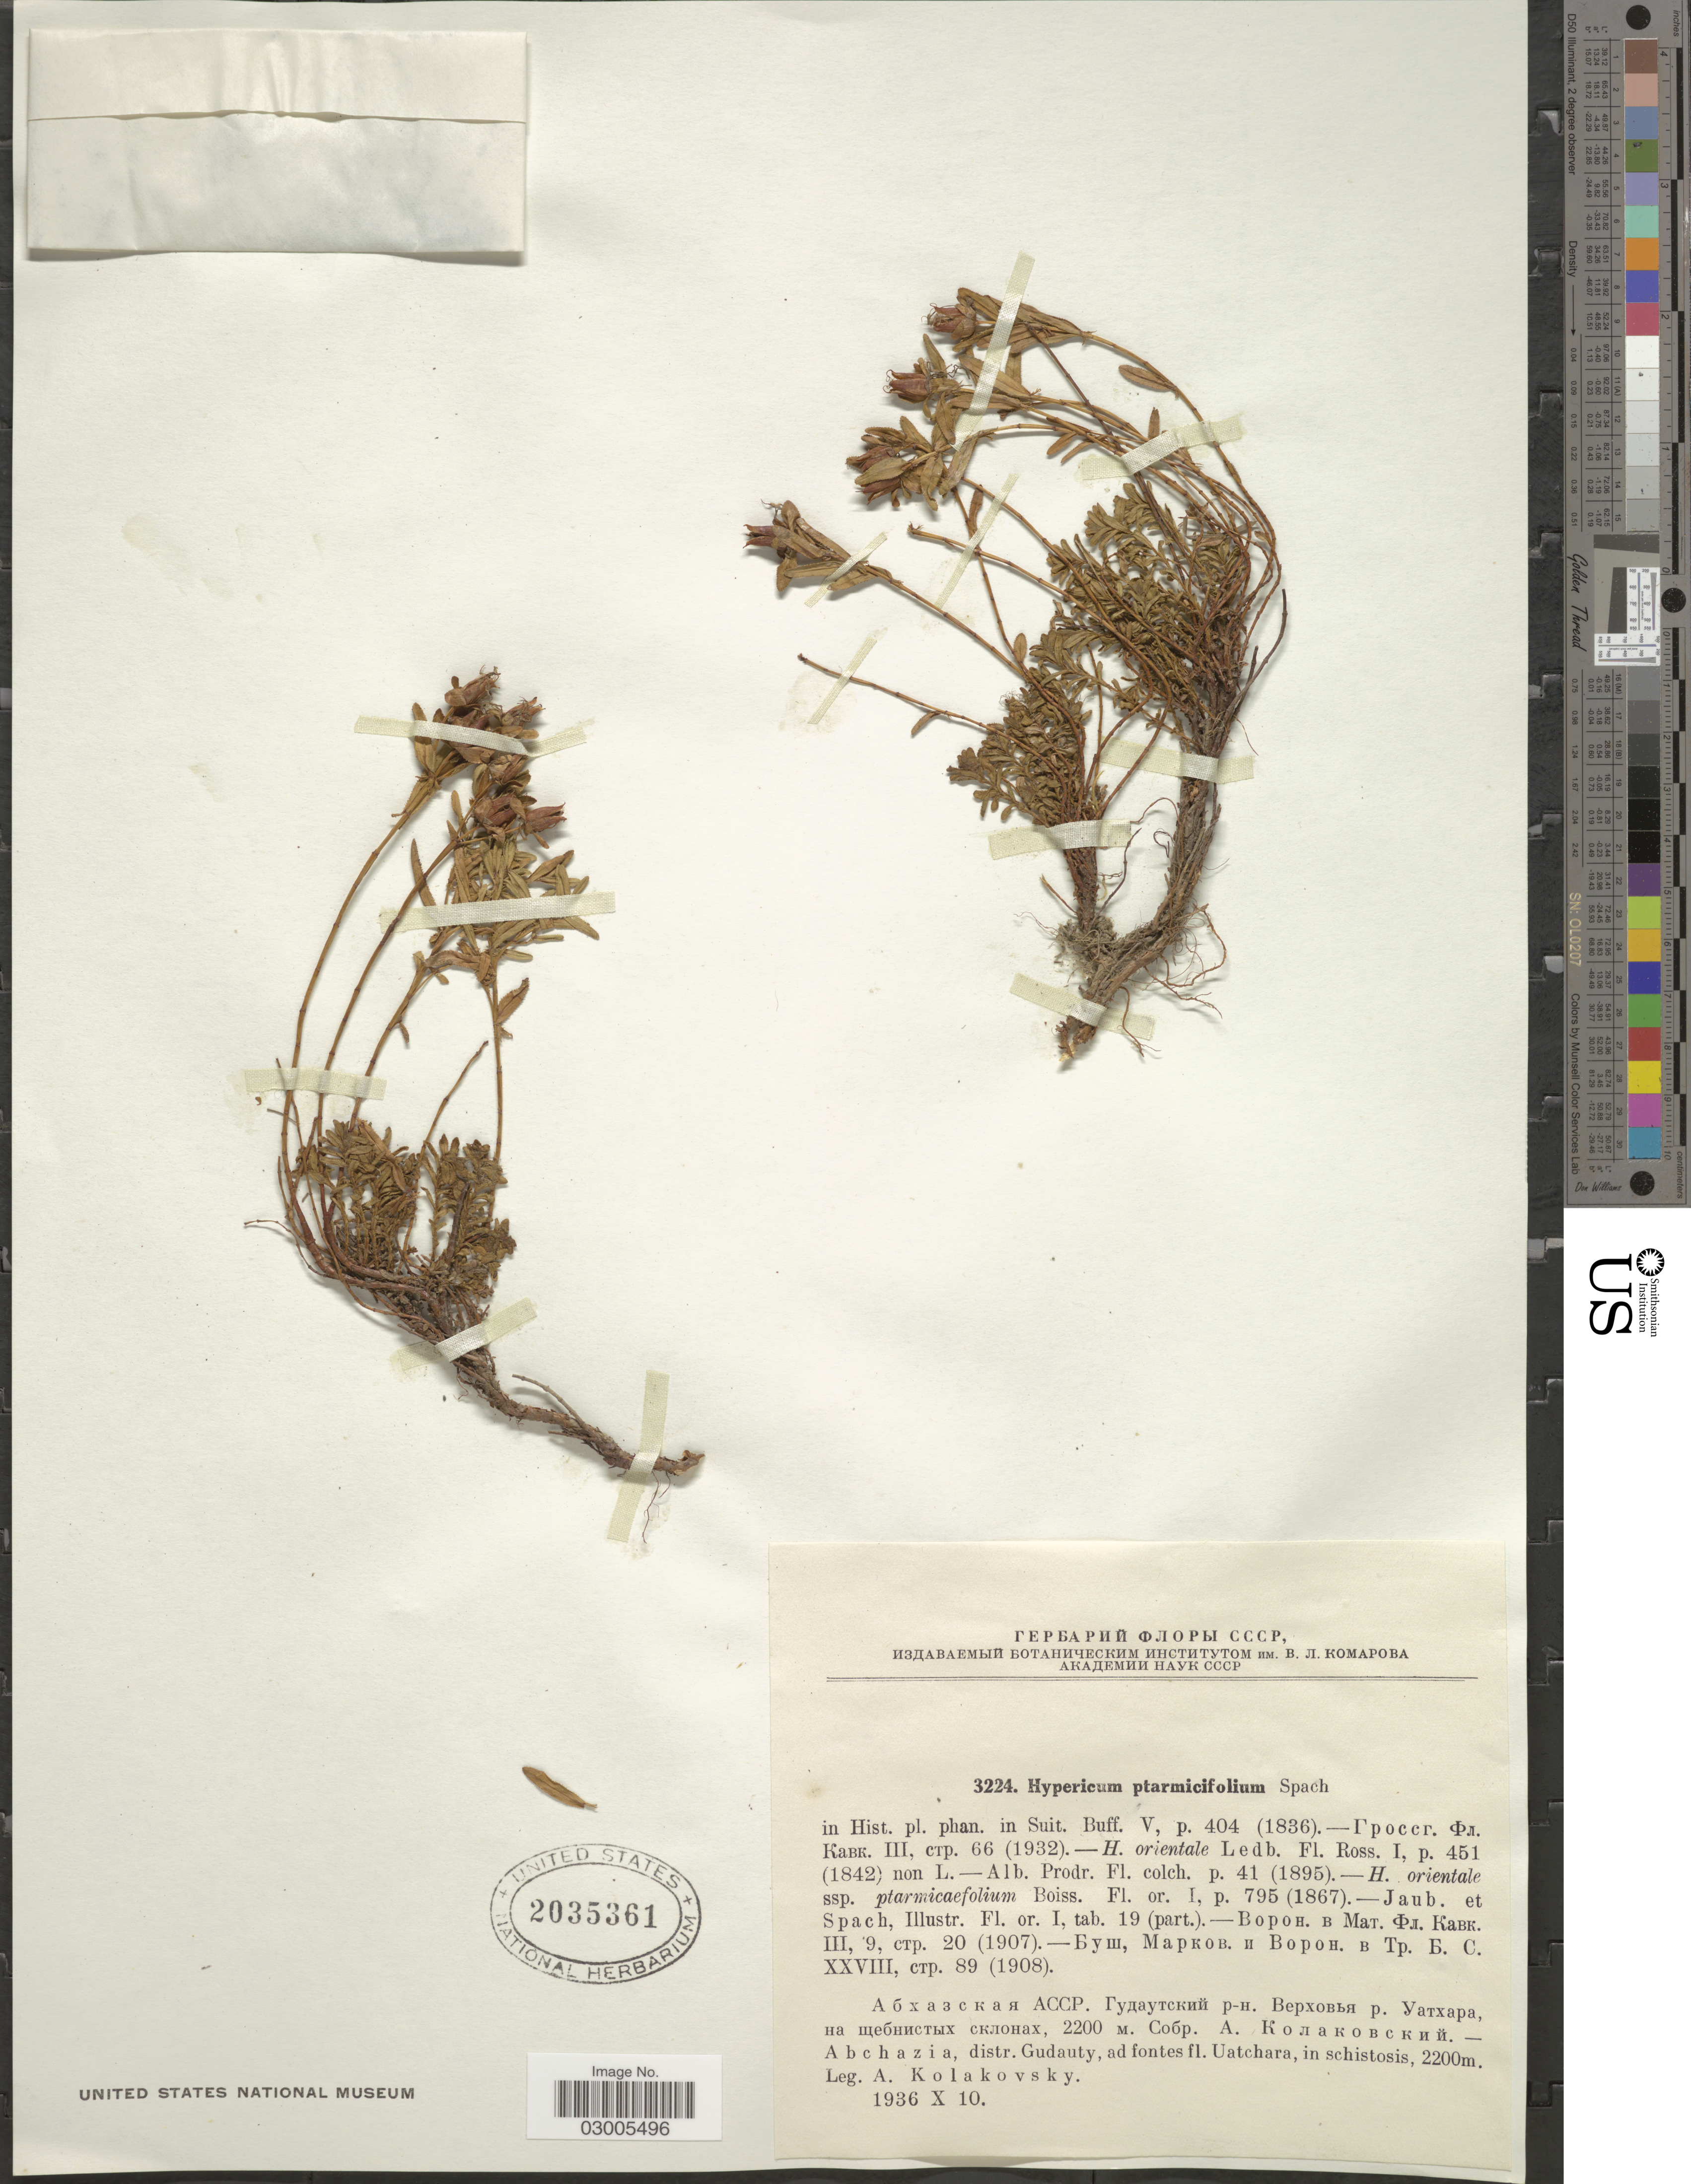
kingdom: Plantae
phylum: Tracheophyta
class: Magnoliopsida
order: Malpighiales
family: Hypericaceae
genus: Hypericum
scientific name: Hypericum ptarmicifolium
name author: Spach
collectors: A. Kolakovsky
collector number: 3224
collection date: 1936-10-10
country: Georgia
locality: Abchazia, distr. Gudauty, ad fontes fl. Uatchara, in schistosis.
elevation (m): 2200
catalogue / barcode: US 2035361